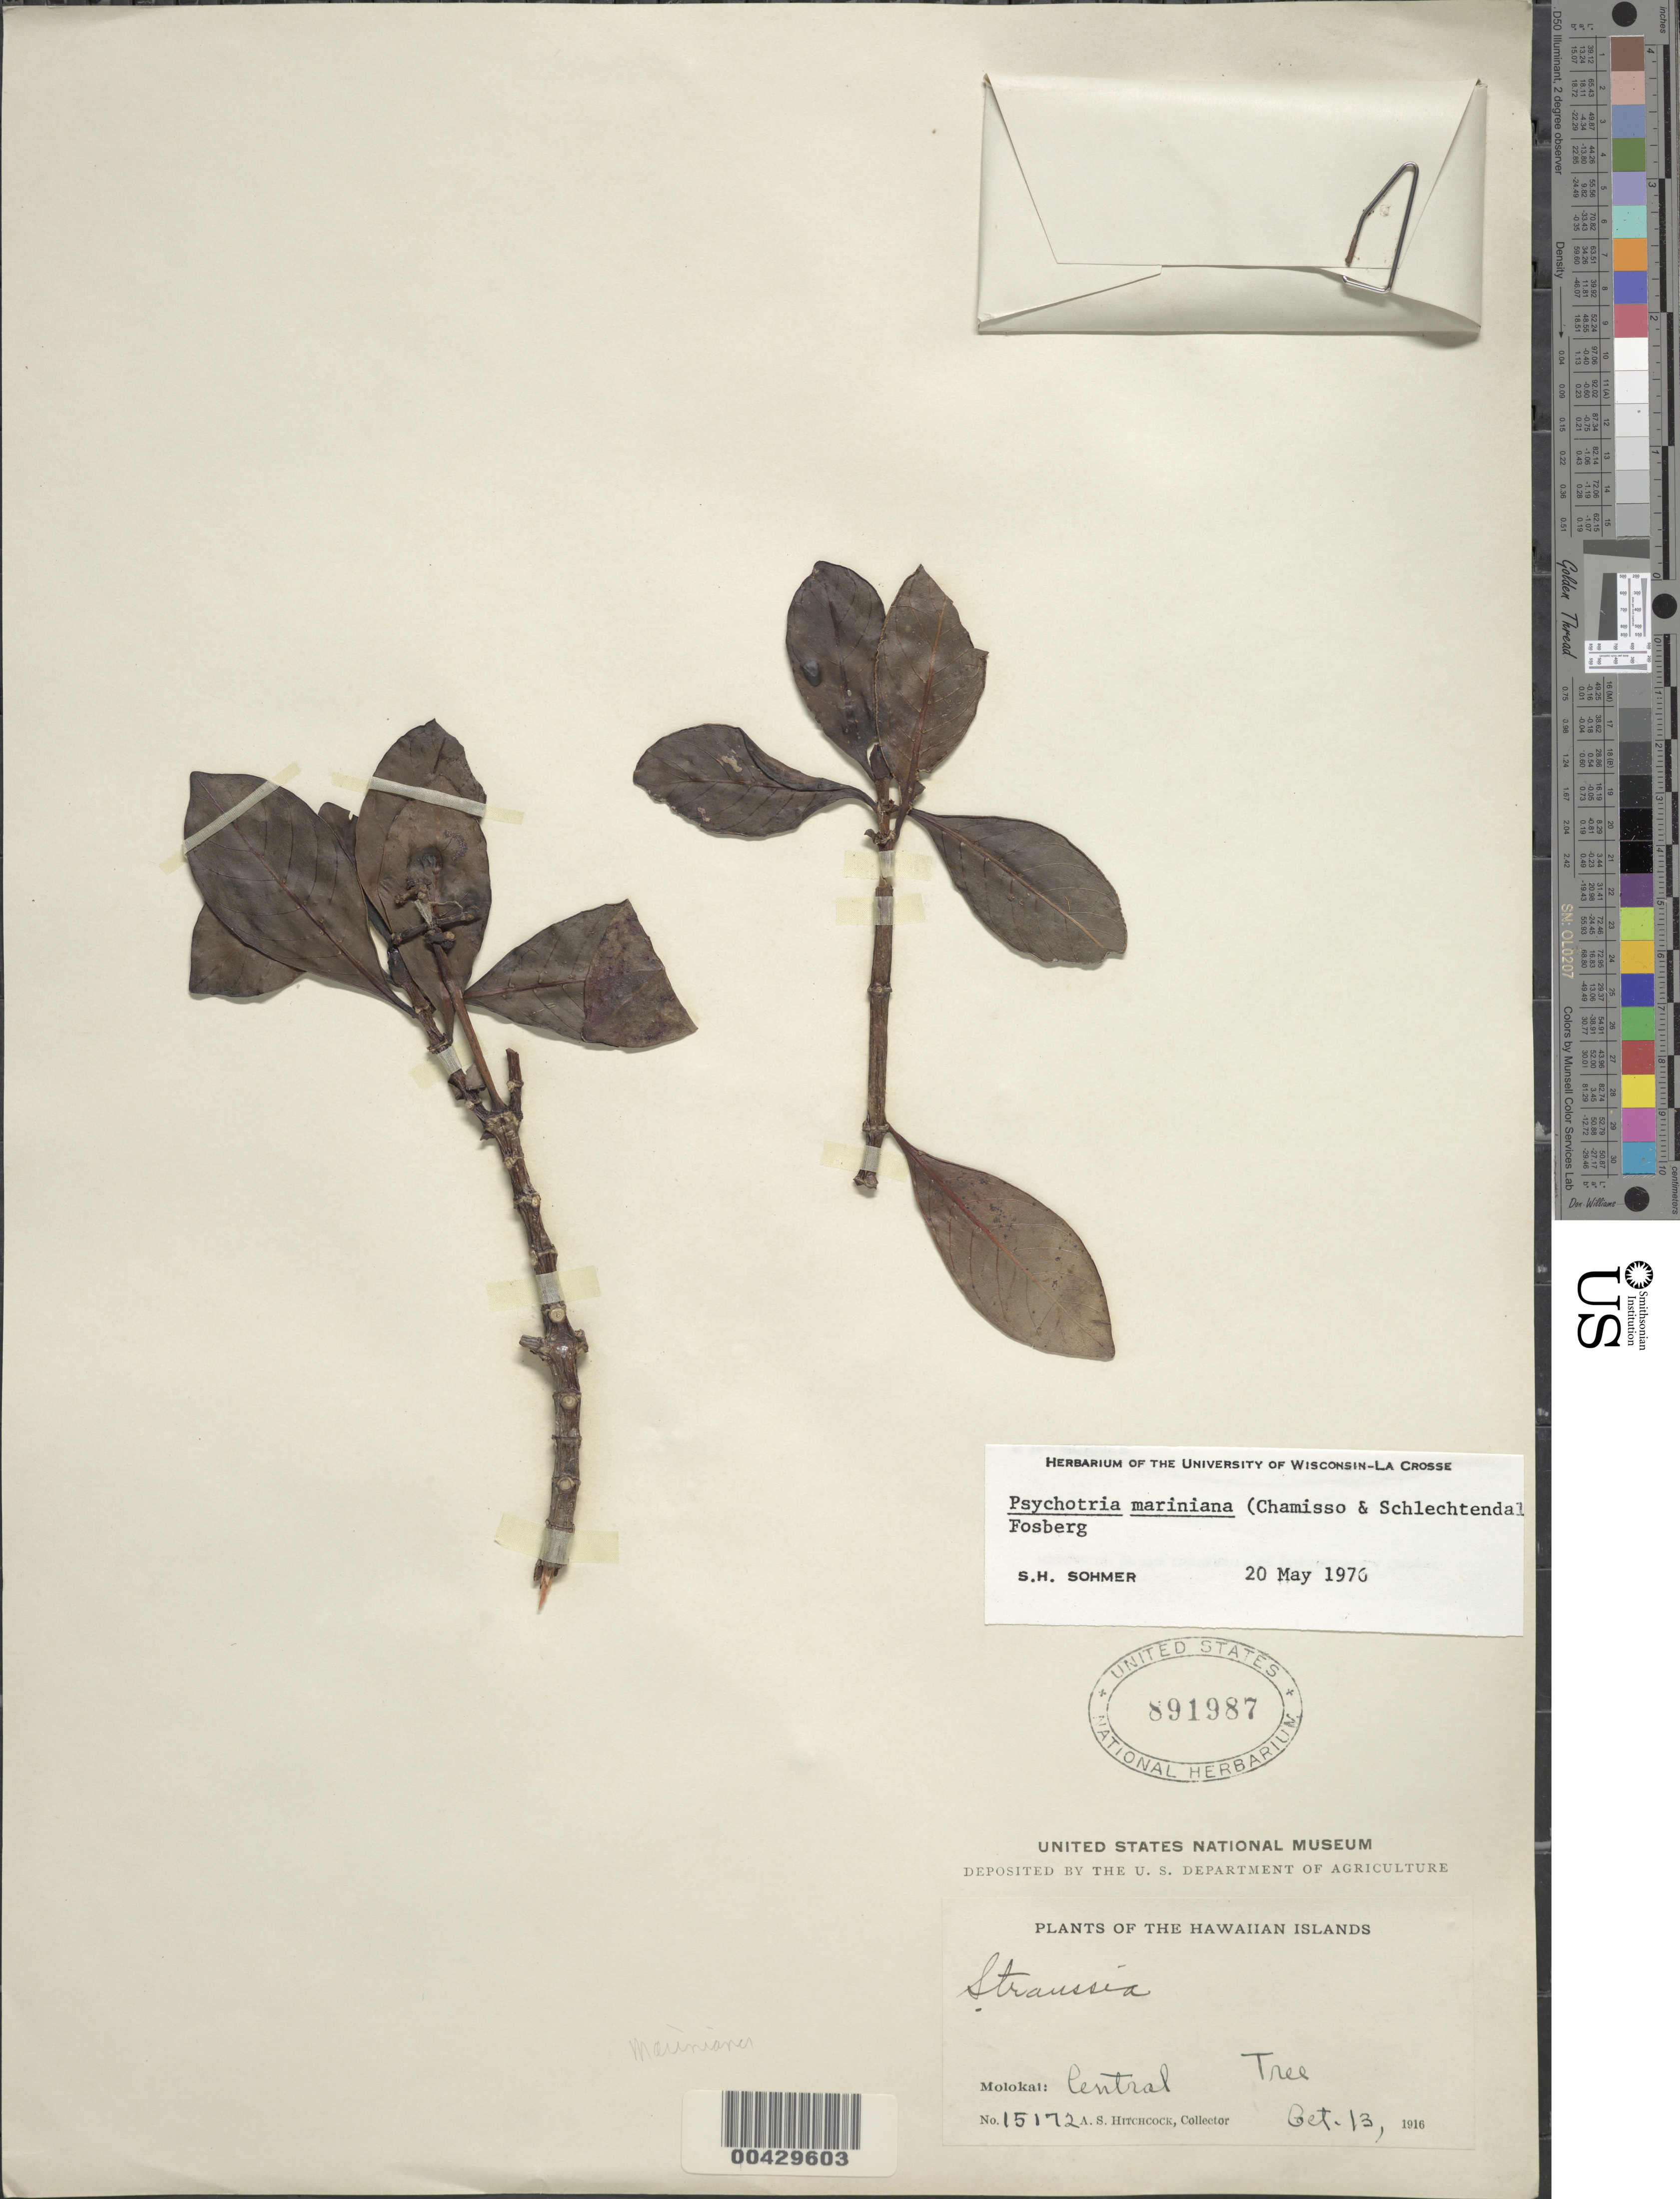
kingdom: Plantae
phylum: Tracheophyta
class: Magnoliopsida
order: Gentianales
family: Rubiaceae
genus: Psychotria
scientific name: Psychotria mariniana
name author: (Cham. & Schltdl.) Fosberg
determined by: Sohmer, S. H.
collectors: A. S. Hitchcock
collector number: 15172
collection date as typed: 13 Oct 1916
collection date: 1916-10-13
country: United States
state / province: Hawaii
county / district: Maui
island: Moloka'i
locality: Central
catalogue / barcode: US 891987